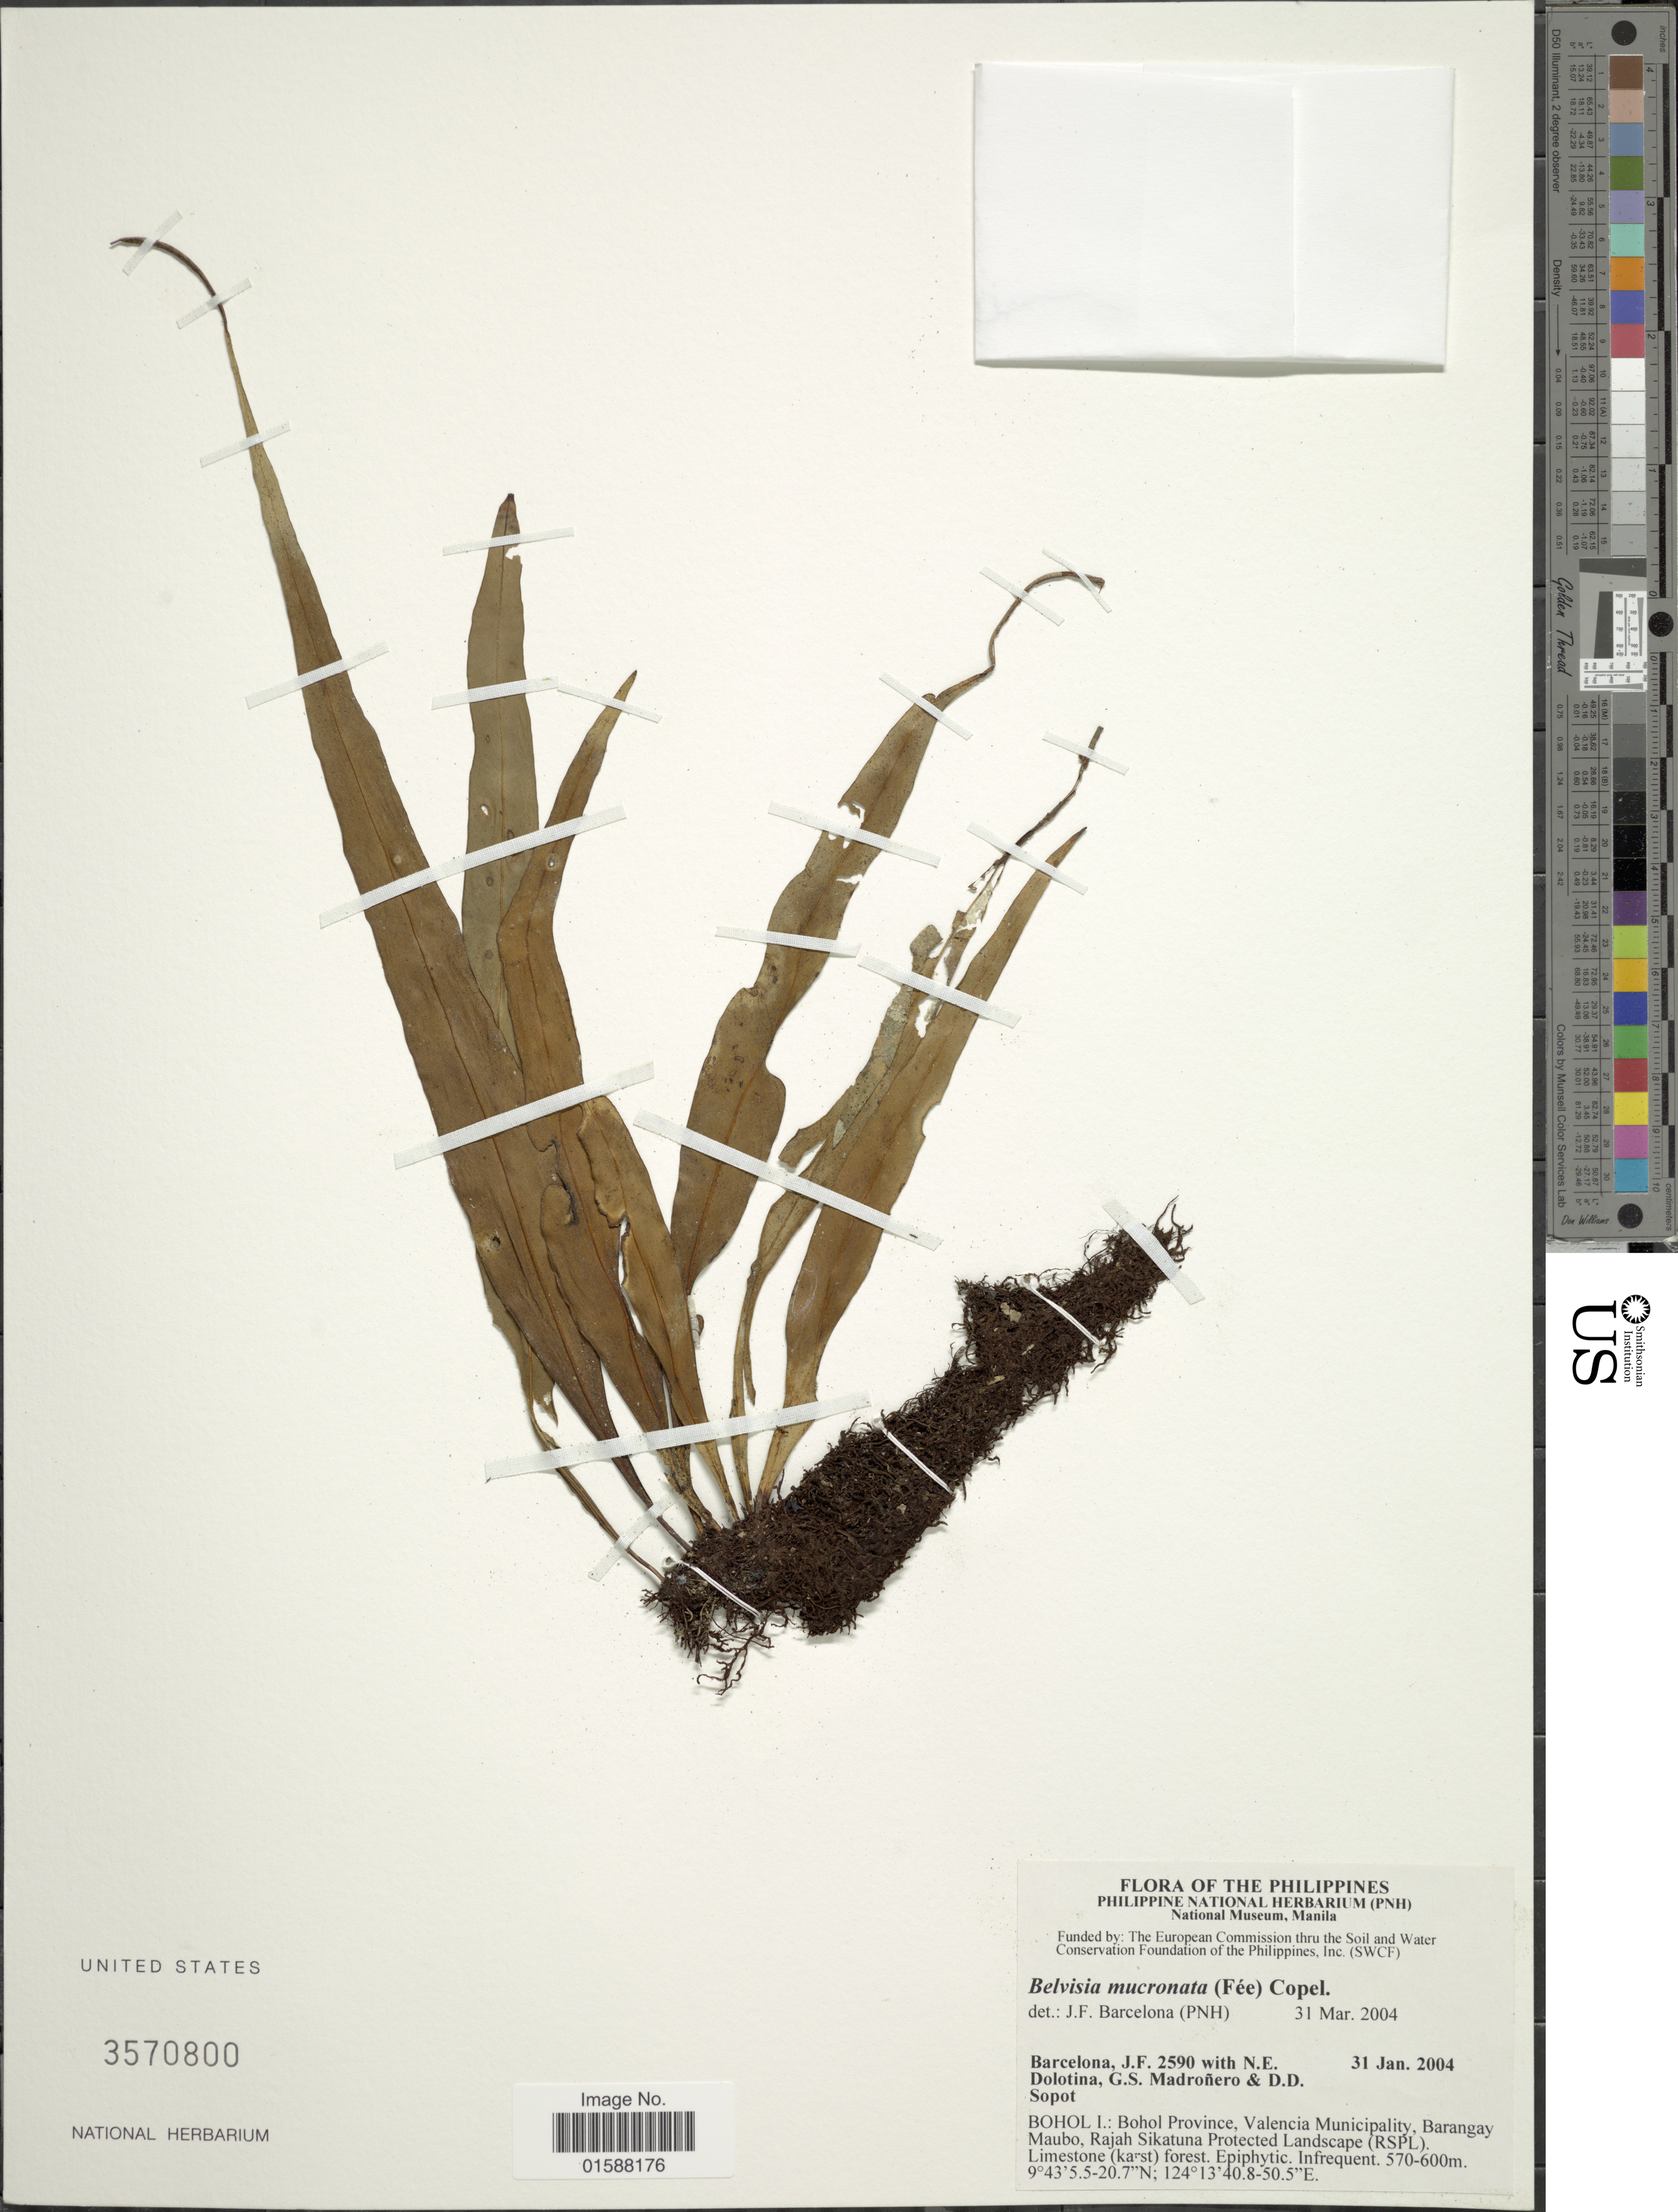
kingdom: Plantae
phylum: Tracheophyta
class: Polypodiopsida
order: Polypodiales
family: Polypodiaceae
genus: Lepisorus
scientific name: Lepisorus mucronatus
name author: (Fée) Li S. Wang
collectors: J. F. Barcelona, N. Dolotina, G. Madroñero & D. Sopot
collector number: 2590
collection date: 2004-01-31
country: Philippines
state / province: Central Visayas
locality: Bohol I.: Bohol Province, Valencia Municipality, Barangay Maubo, Rajah Sikatuna Protected Landscape (RSPL). Limestone (karst) forest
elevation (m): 570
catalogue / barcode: US 3570800